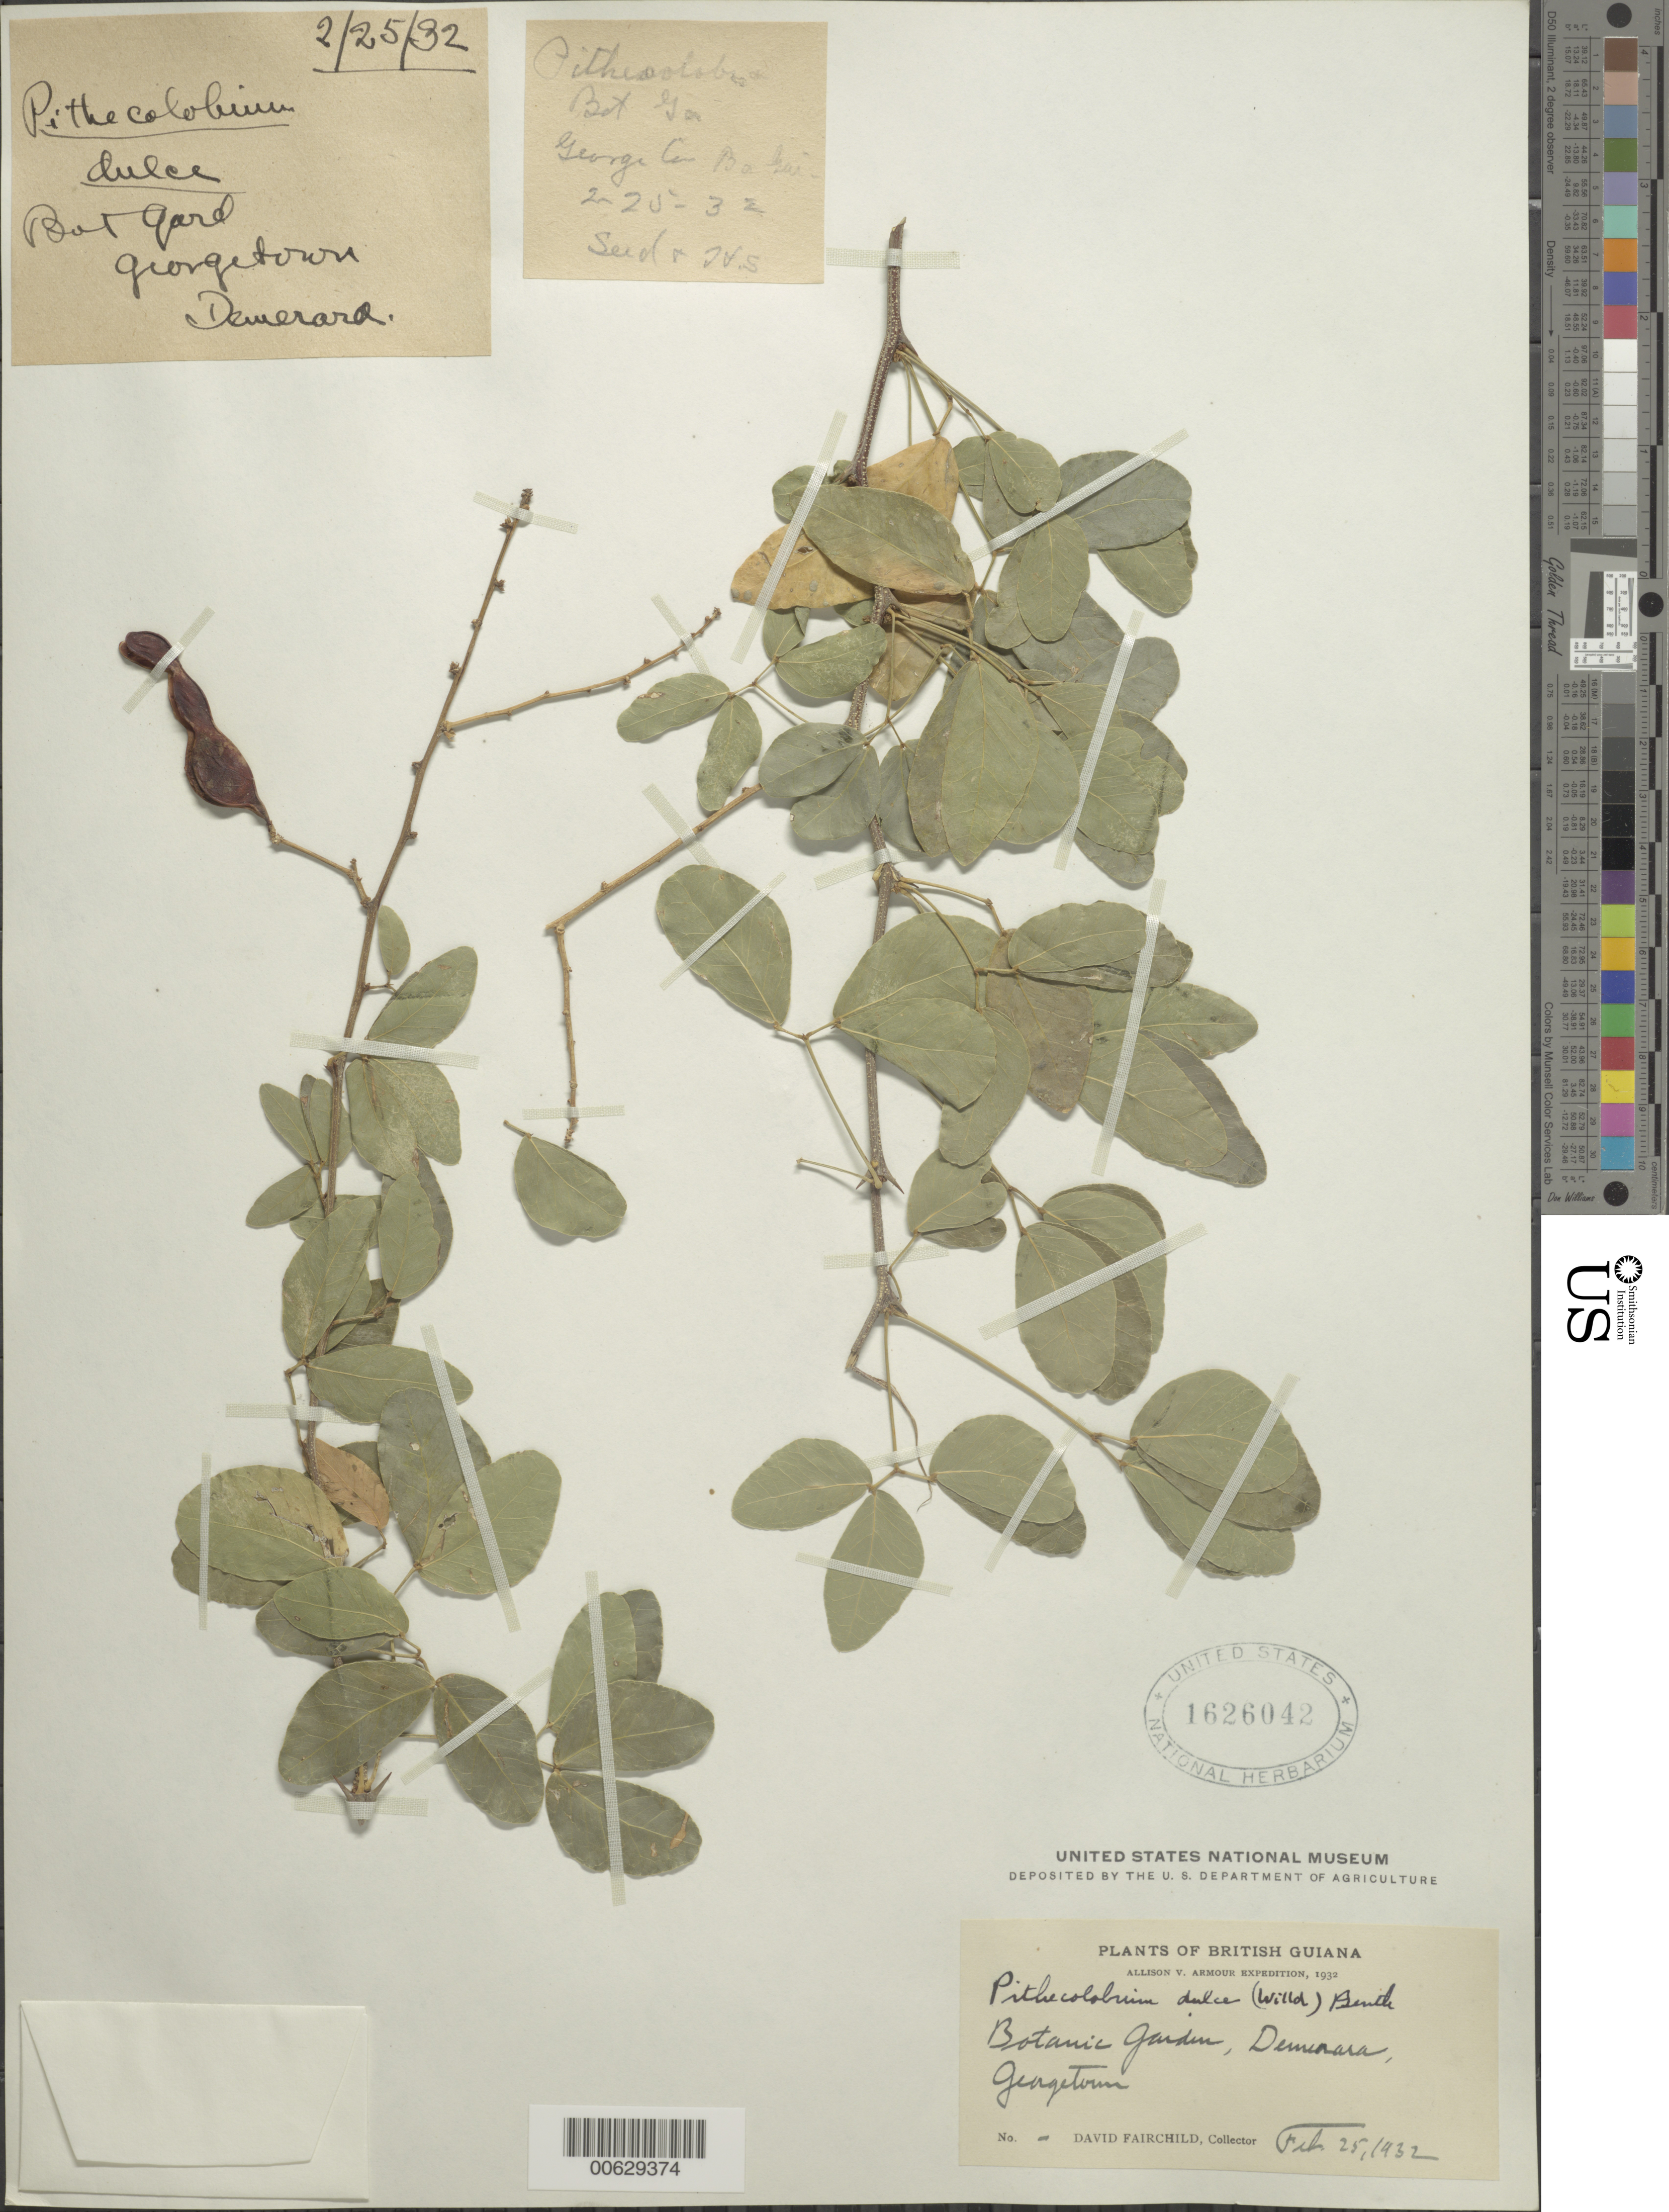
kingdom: Plantae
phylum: Tracheophyta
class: Magnoliopsida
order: Fabales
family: Fabaceae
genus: Pithecellobium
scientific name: Pithecellobium dulce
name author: (Roxb.) Benth.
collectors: D. G. Fairchild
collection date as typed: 25-Feb-32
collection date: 1932-02-25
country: Guyana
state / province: Demerara-Mahaica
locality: Georgetown, Botanic Gardens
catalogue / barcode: US 1626042